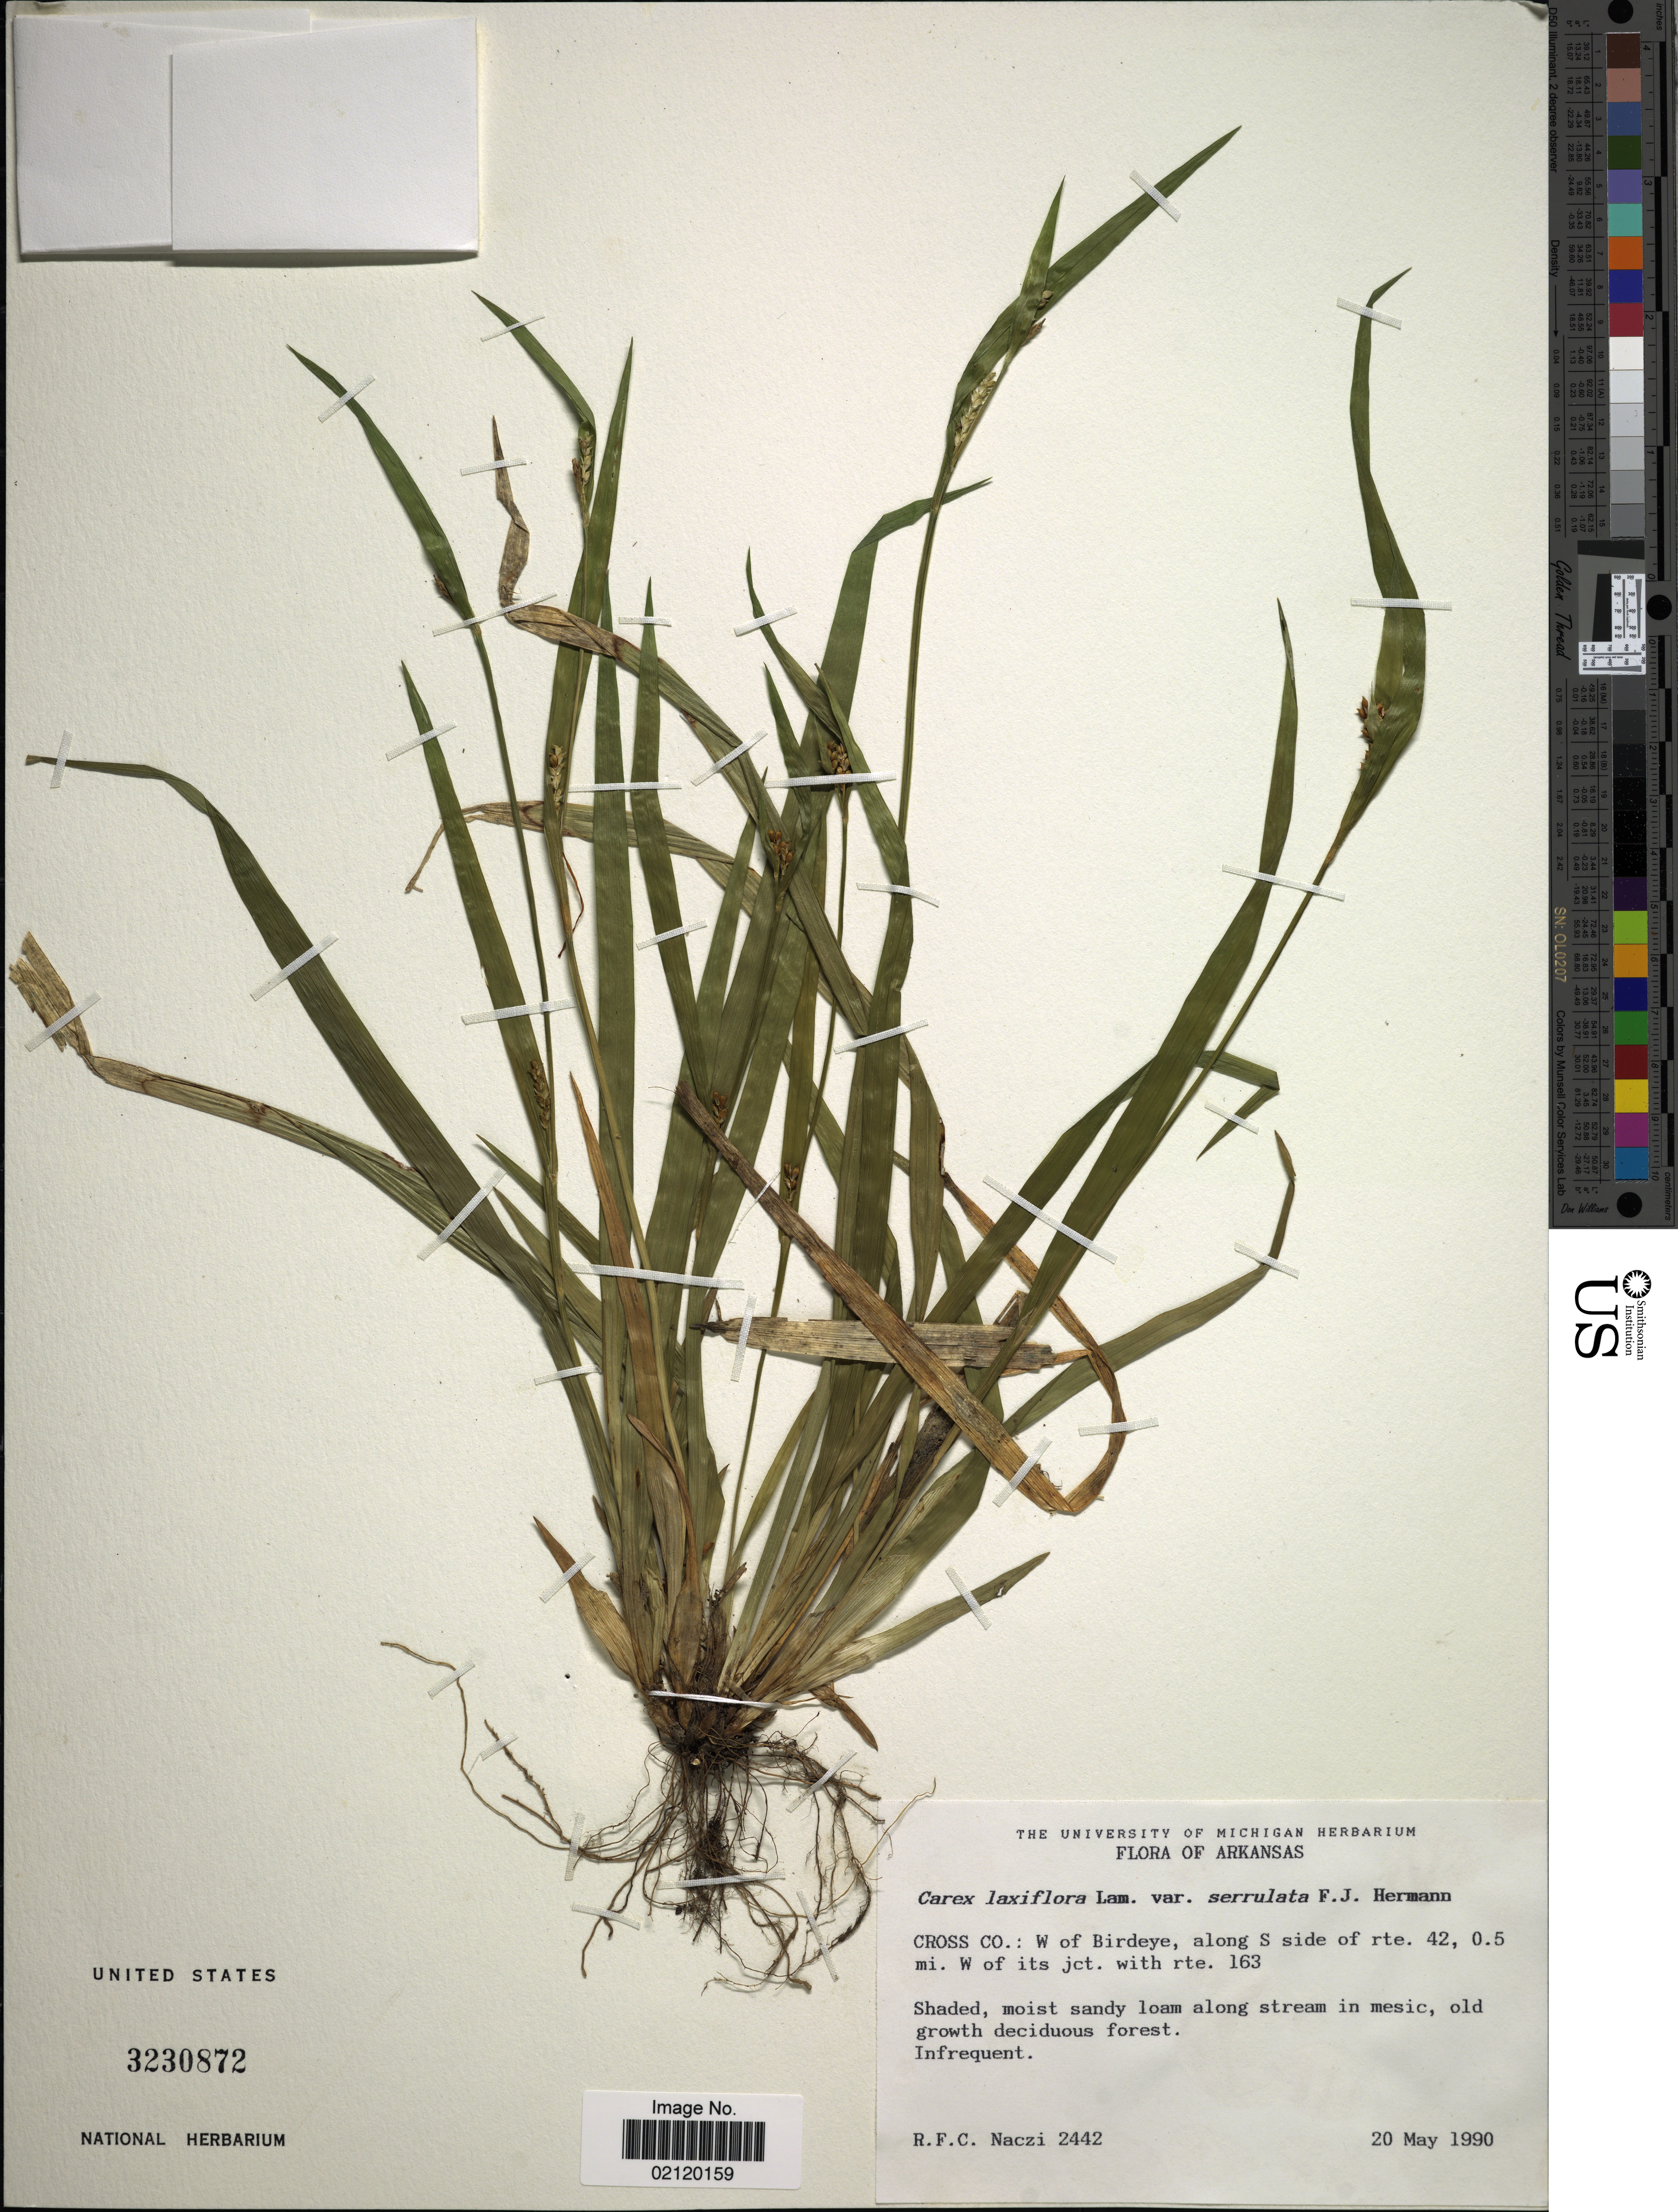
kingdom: Plantae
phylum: Tracheophyta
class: Liliopsida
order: Poales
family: Cyperaceae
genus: Carex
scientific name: Carex laxiflora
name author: Lam.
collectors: R. F. C. Naczi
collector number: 2442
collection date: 1990-05-20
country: United States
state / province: Arkansas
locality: Cross Co.: W of Birdeye, along S side of rte. 42, 0.5 mi. W of its jct. with rte. 163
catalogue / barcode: US 3230872